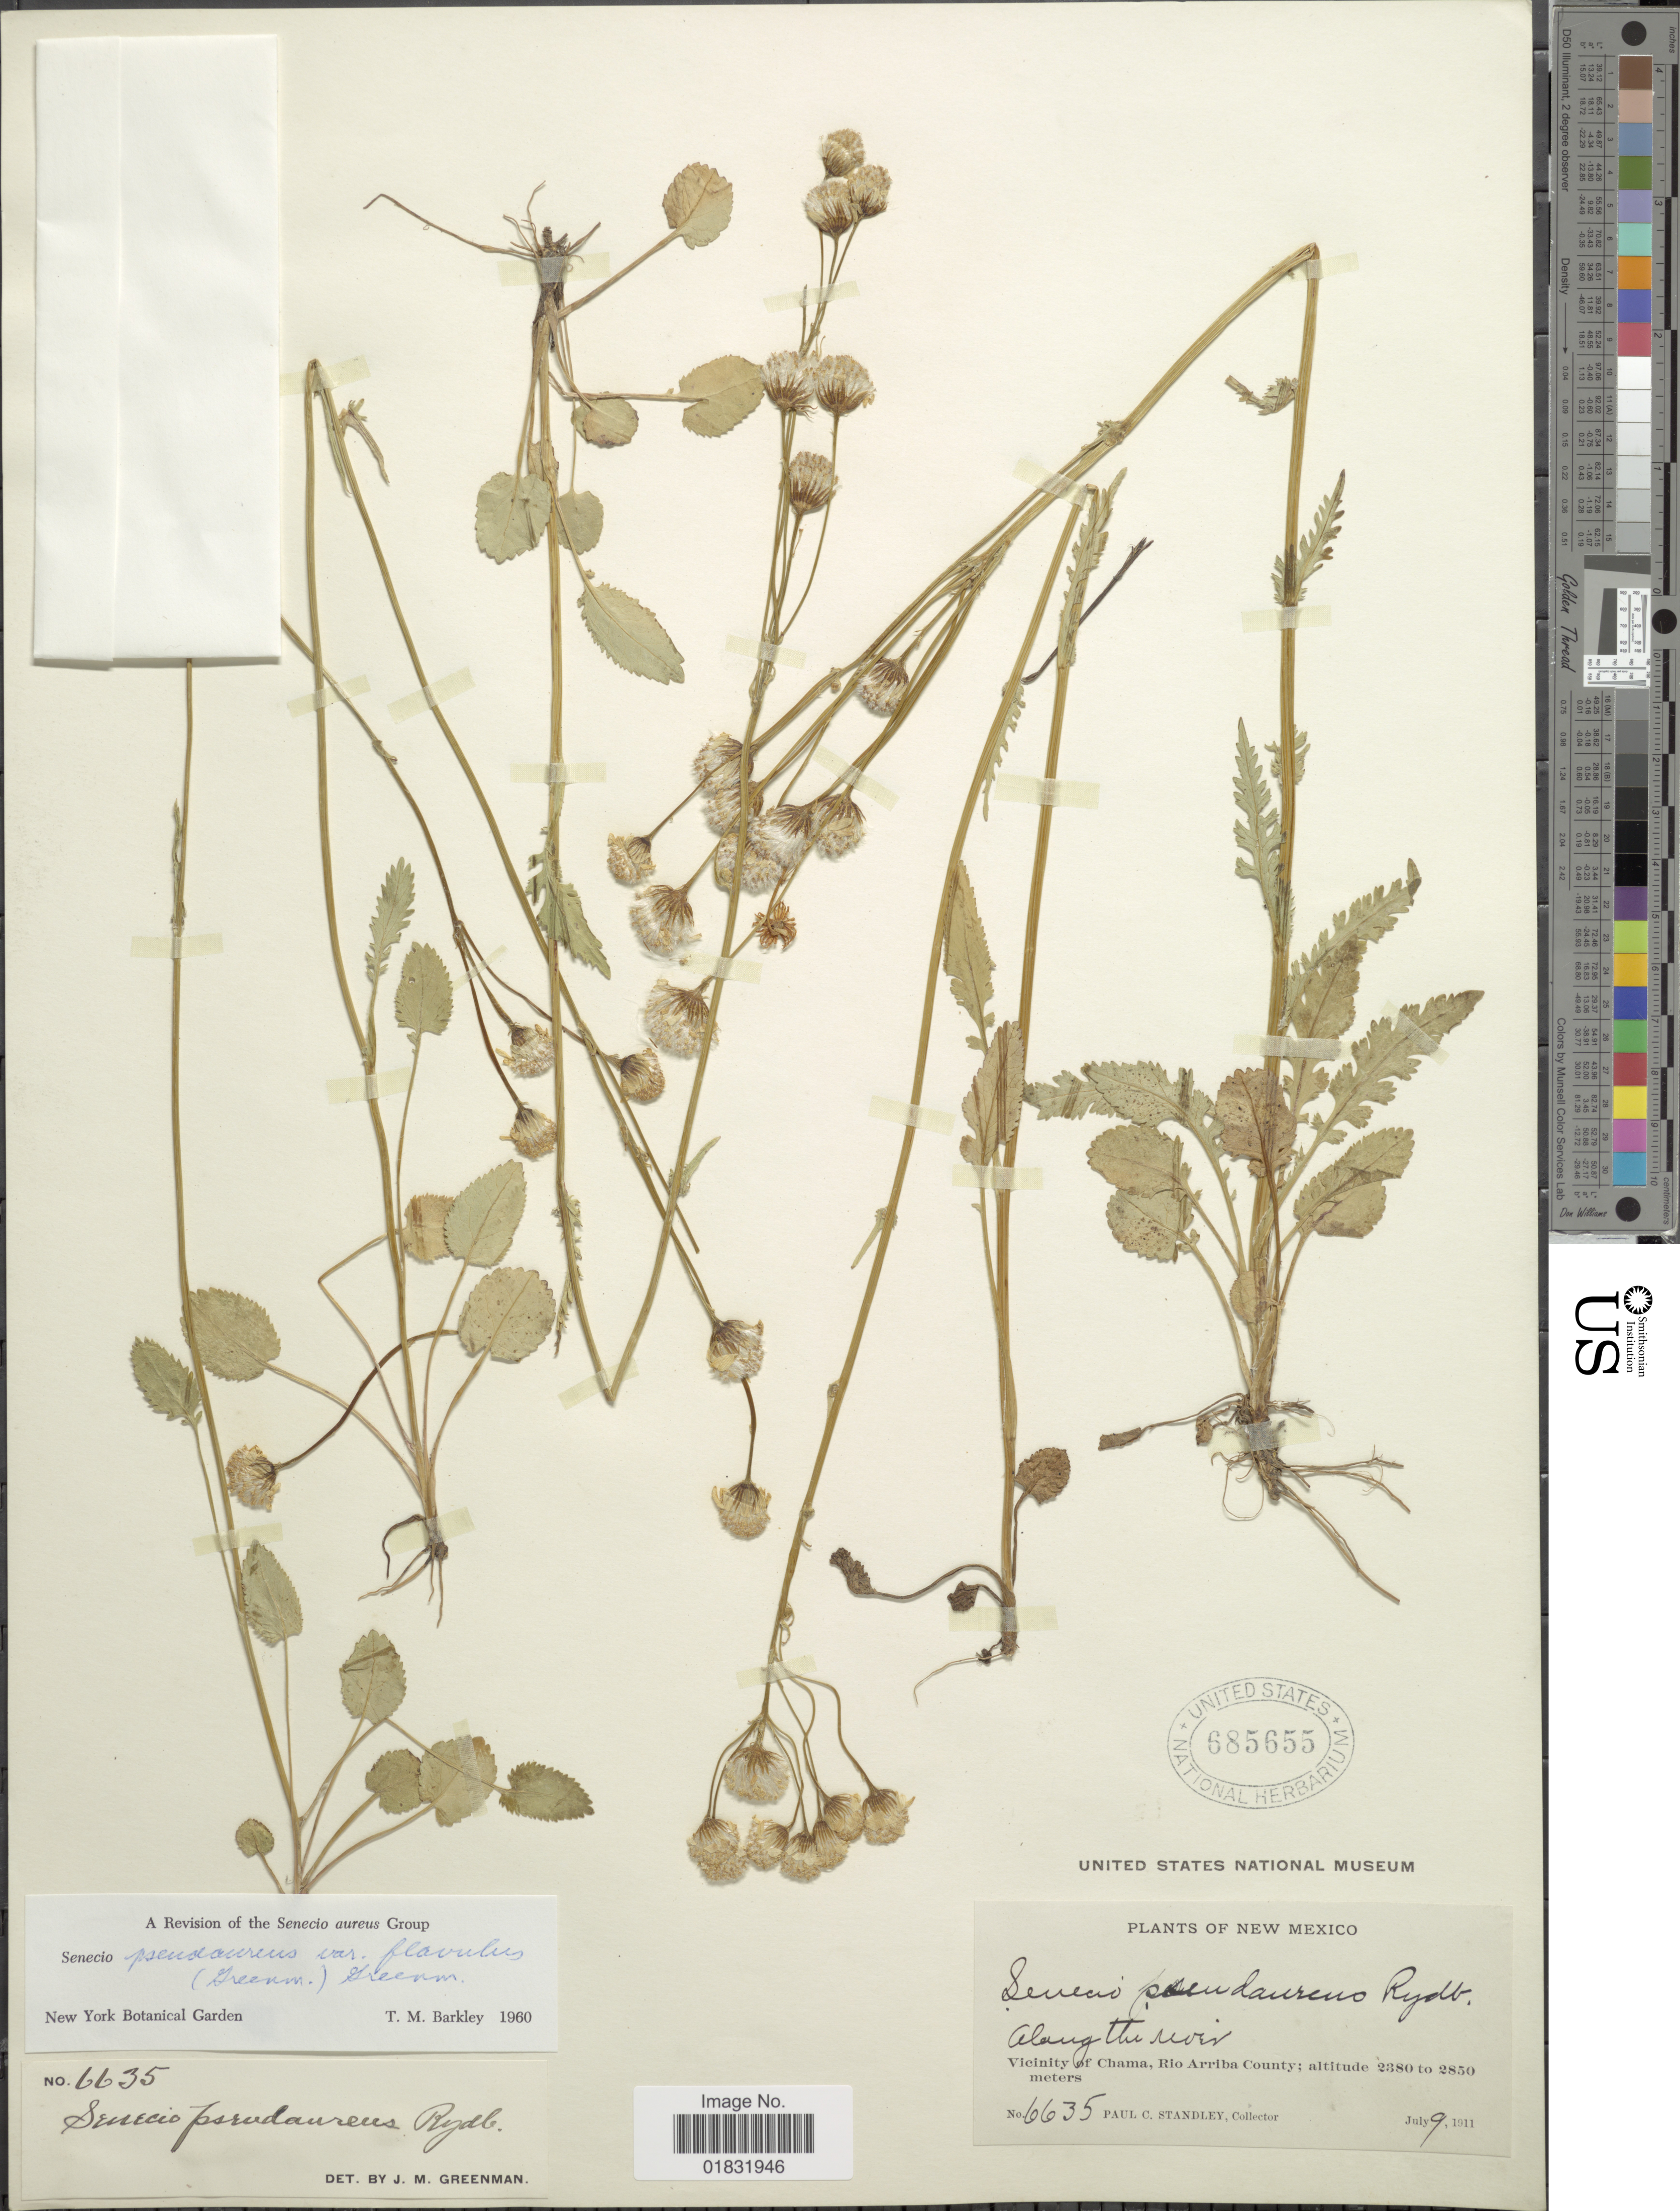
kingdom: Plantae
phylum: Tracheophyta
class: Magnoliopsida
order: Asterales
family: Asteraceae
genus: Packera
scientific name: Packera pseudaurea var. flavula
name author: (Greene) Trock & T.M. Barkley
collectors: P. C. Standley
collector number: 6635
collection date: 1911-07-09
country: United States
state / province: New Mexico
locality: Along the river, Vicinity of Chama, Rio Arriba County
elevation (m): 2380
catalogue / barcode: US 685655